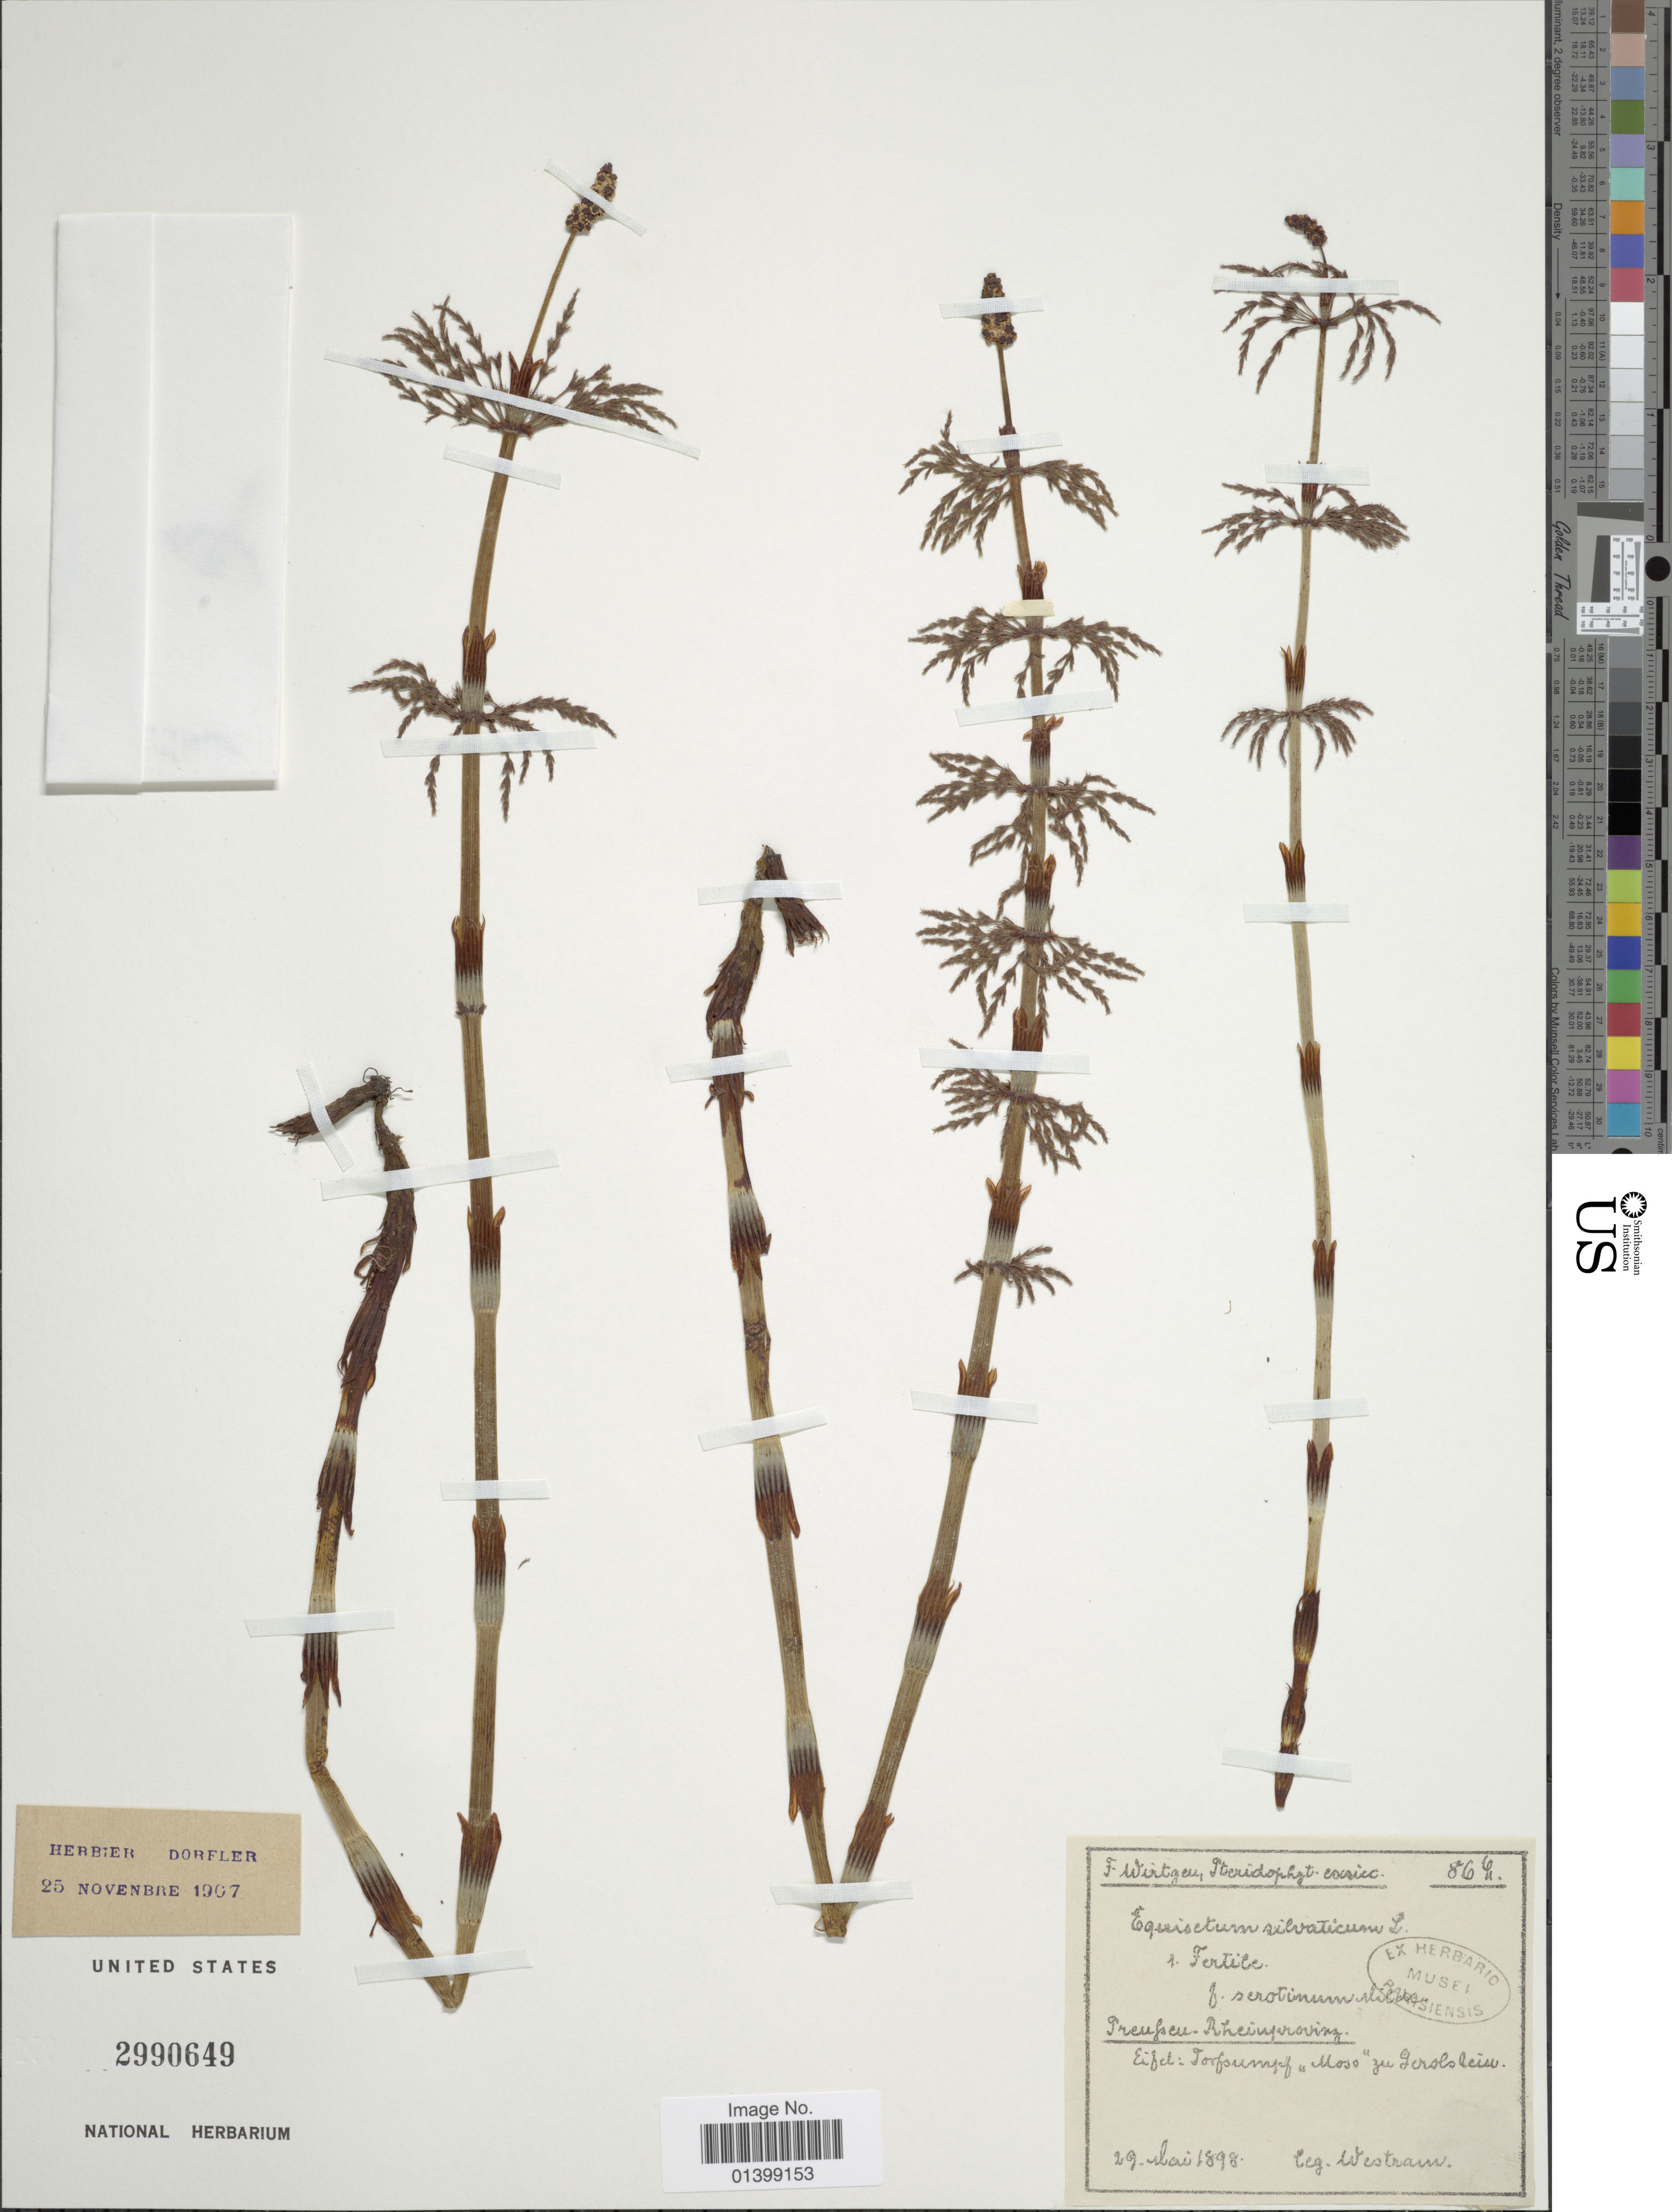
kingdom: Plantae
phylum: Tracheophyta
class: Polypodiopsida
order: Equisetales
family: Equisetaceae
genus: Equisetum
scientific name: Equisetum sylvaticum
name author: L.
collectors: Westram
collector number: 86h *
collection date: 1898-05-29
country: Germany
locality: Preussen Rheinprovinz: Eifel: Torfsumpf, "Moss" zu Gerolsheim [interpreted]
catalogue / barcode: US 2990649